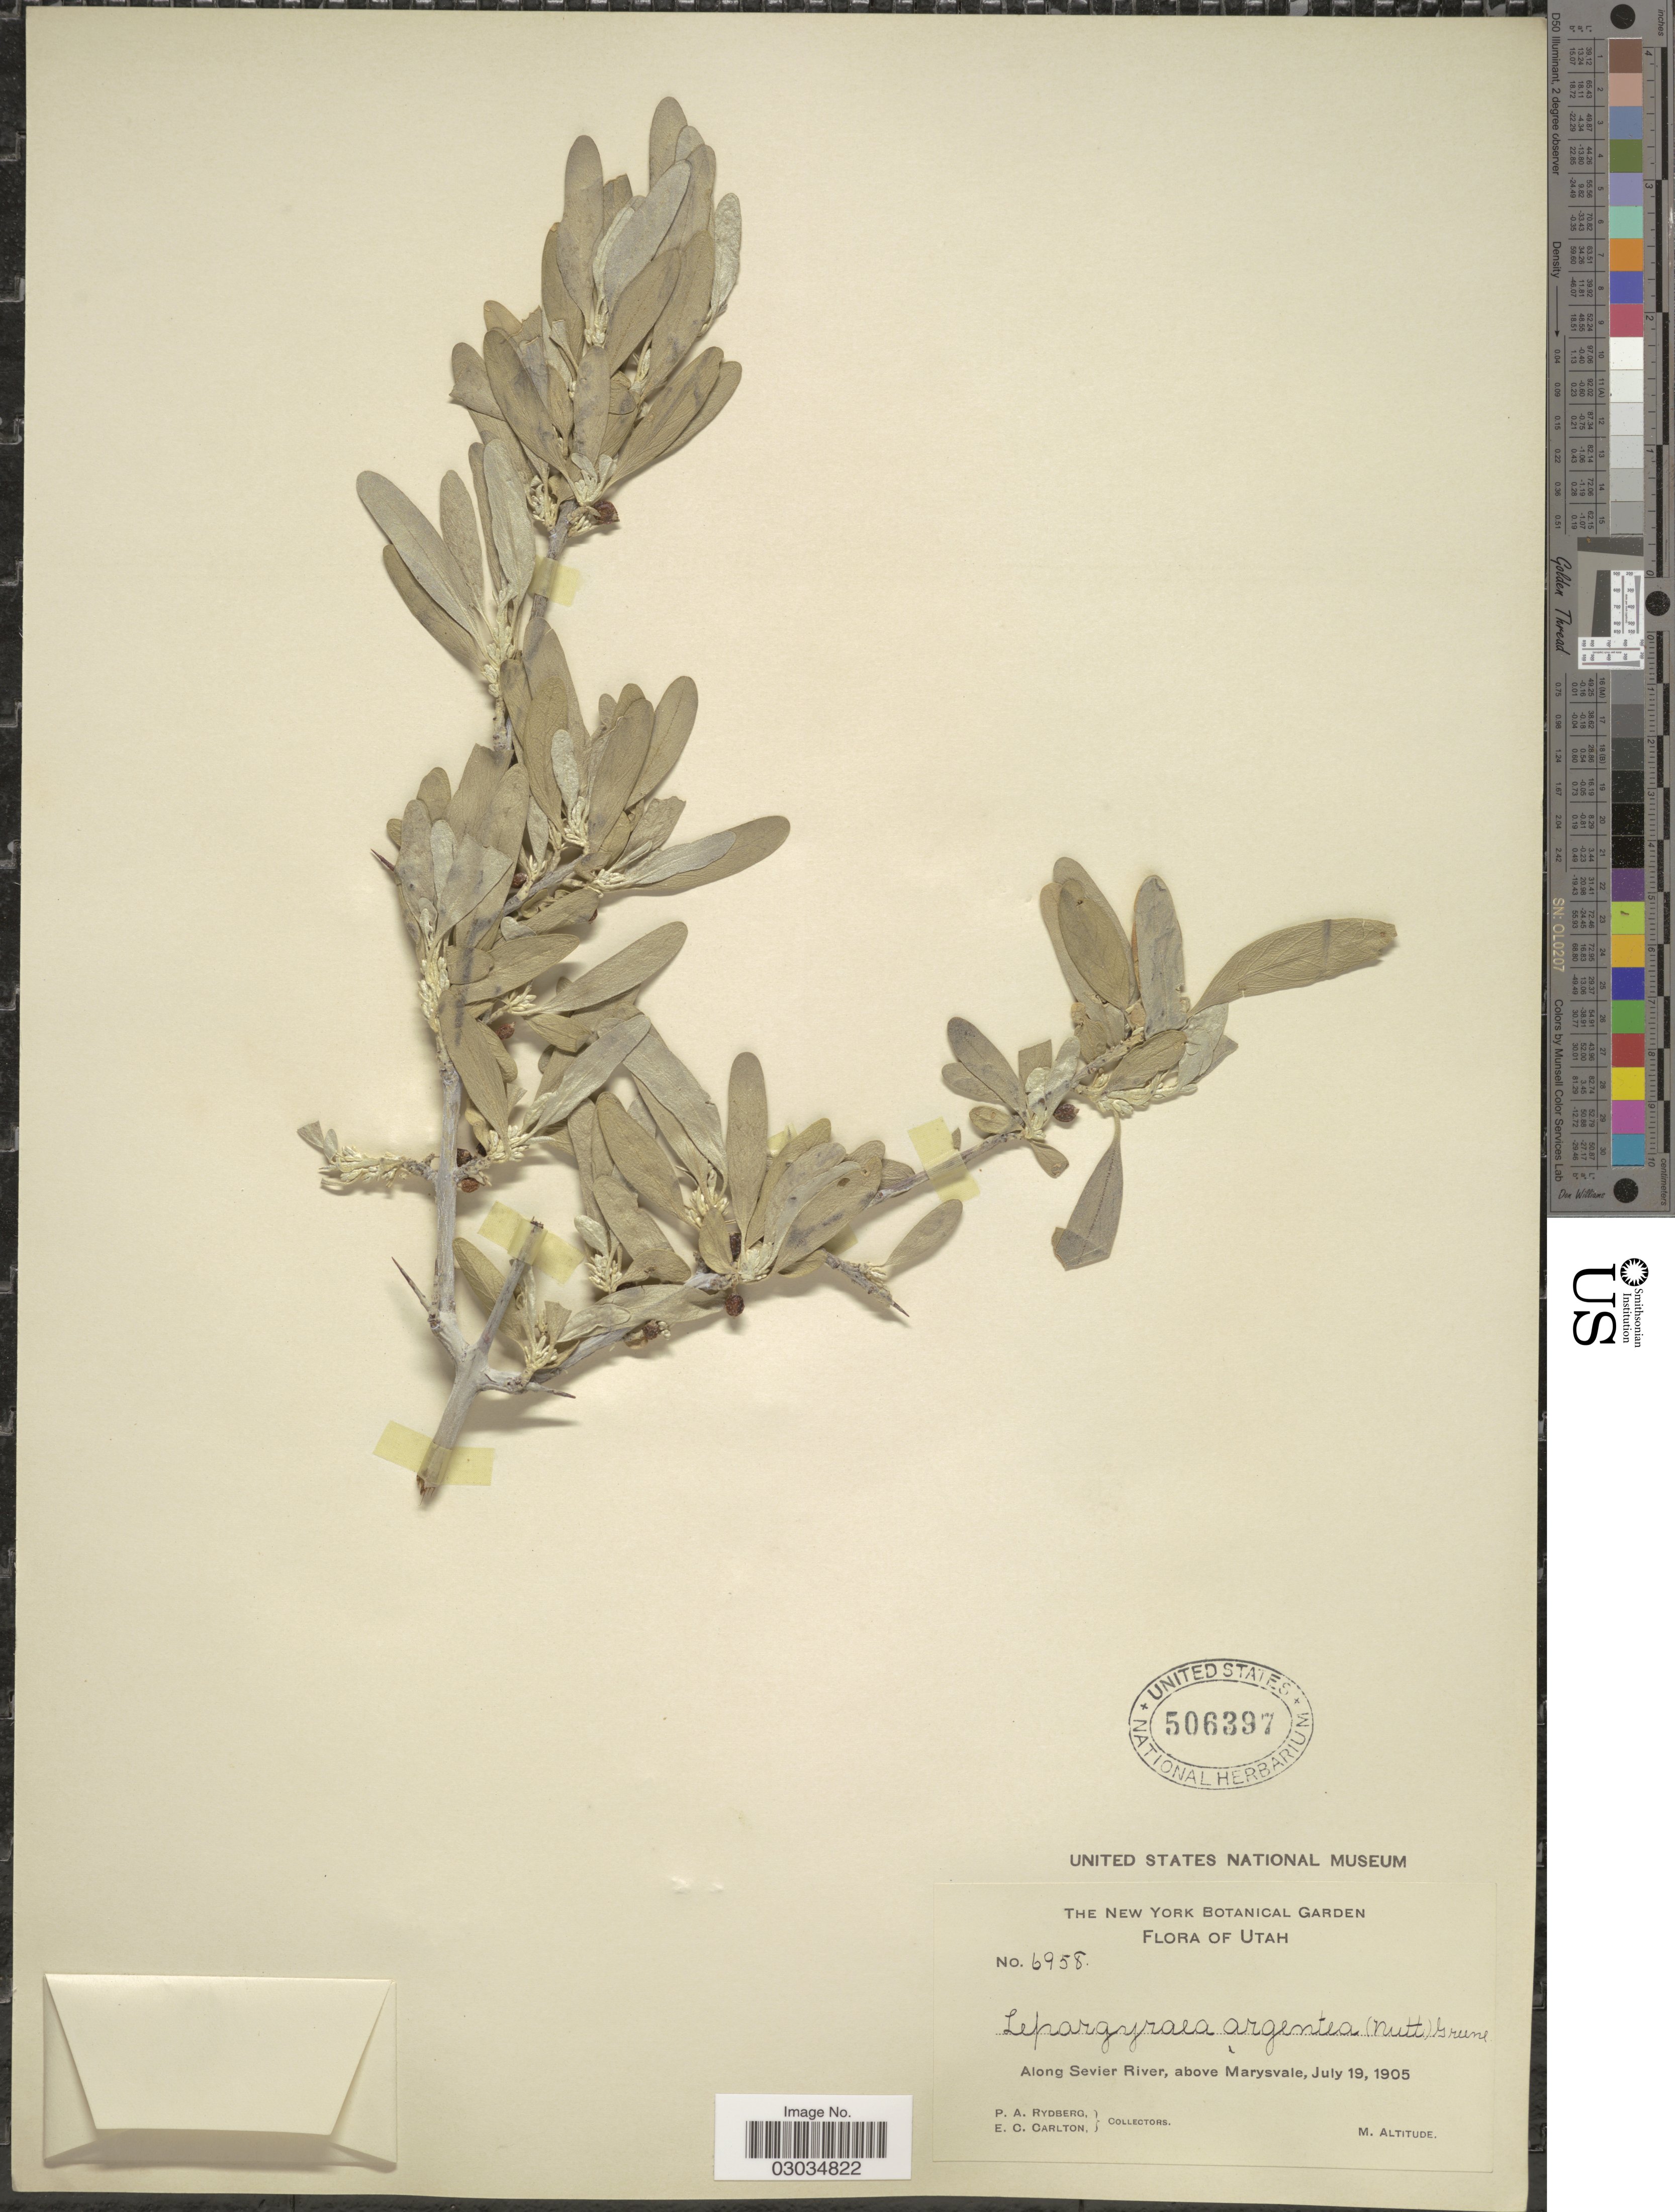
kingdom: Plantae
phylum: Tracheophyta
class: Magnoliopsida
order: Rosales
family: Elaeagnaceae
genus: Shepherdia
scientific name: Shepherdia argentea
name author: (Pursh) Nutt.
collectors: P. A. Rydberg & E. Carlton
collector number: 6958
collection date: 1905-07-19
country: United States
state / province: Utah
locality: Along Sevier River, above Marysvale.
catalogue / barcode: US 506397